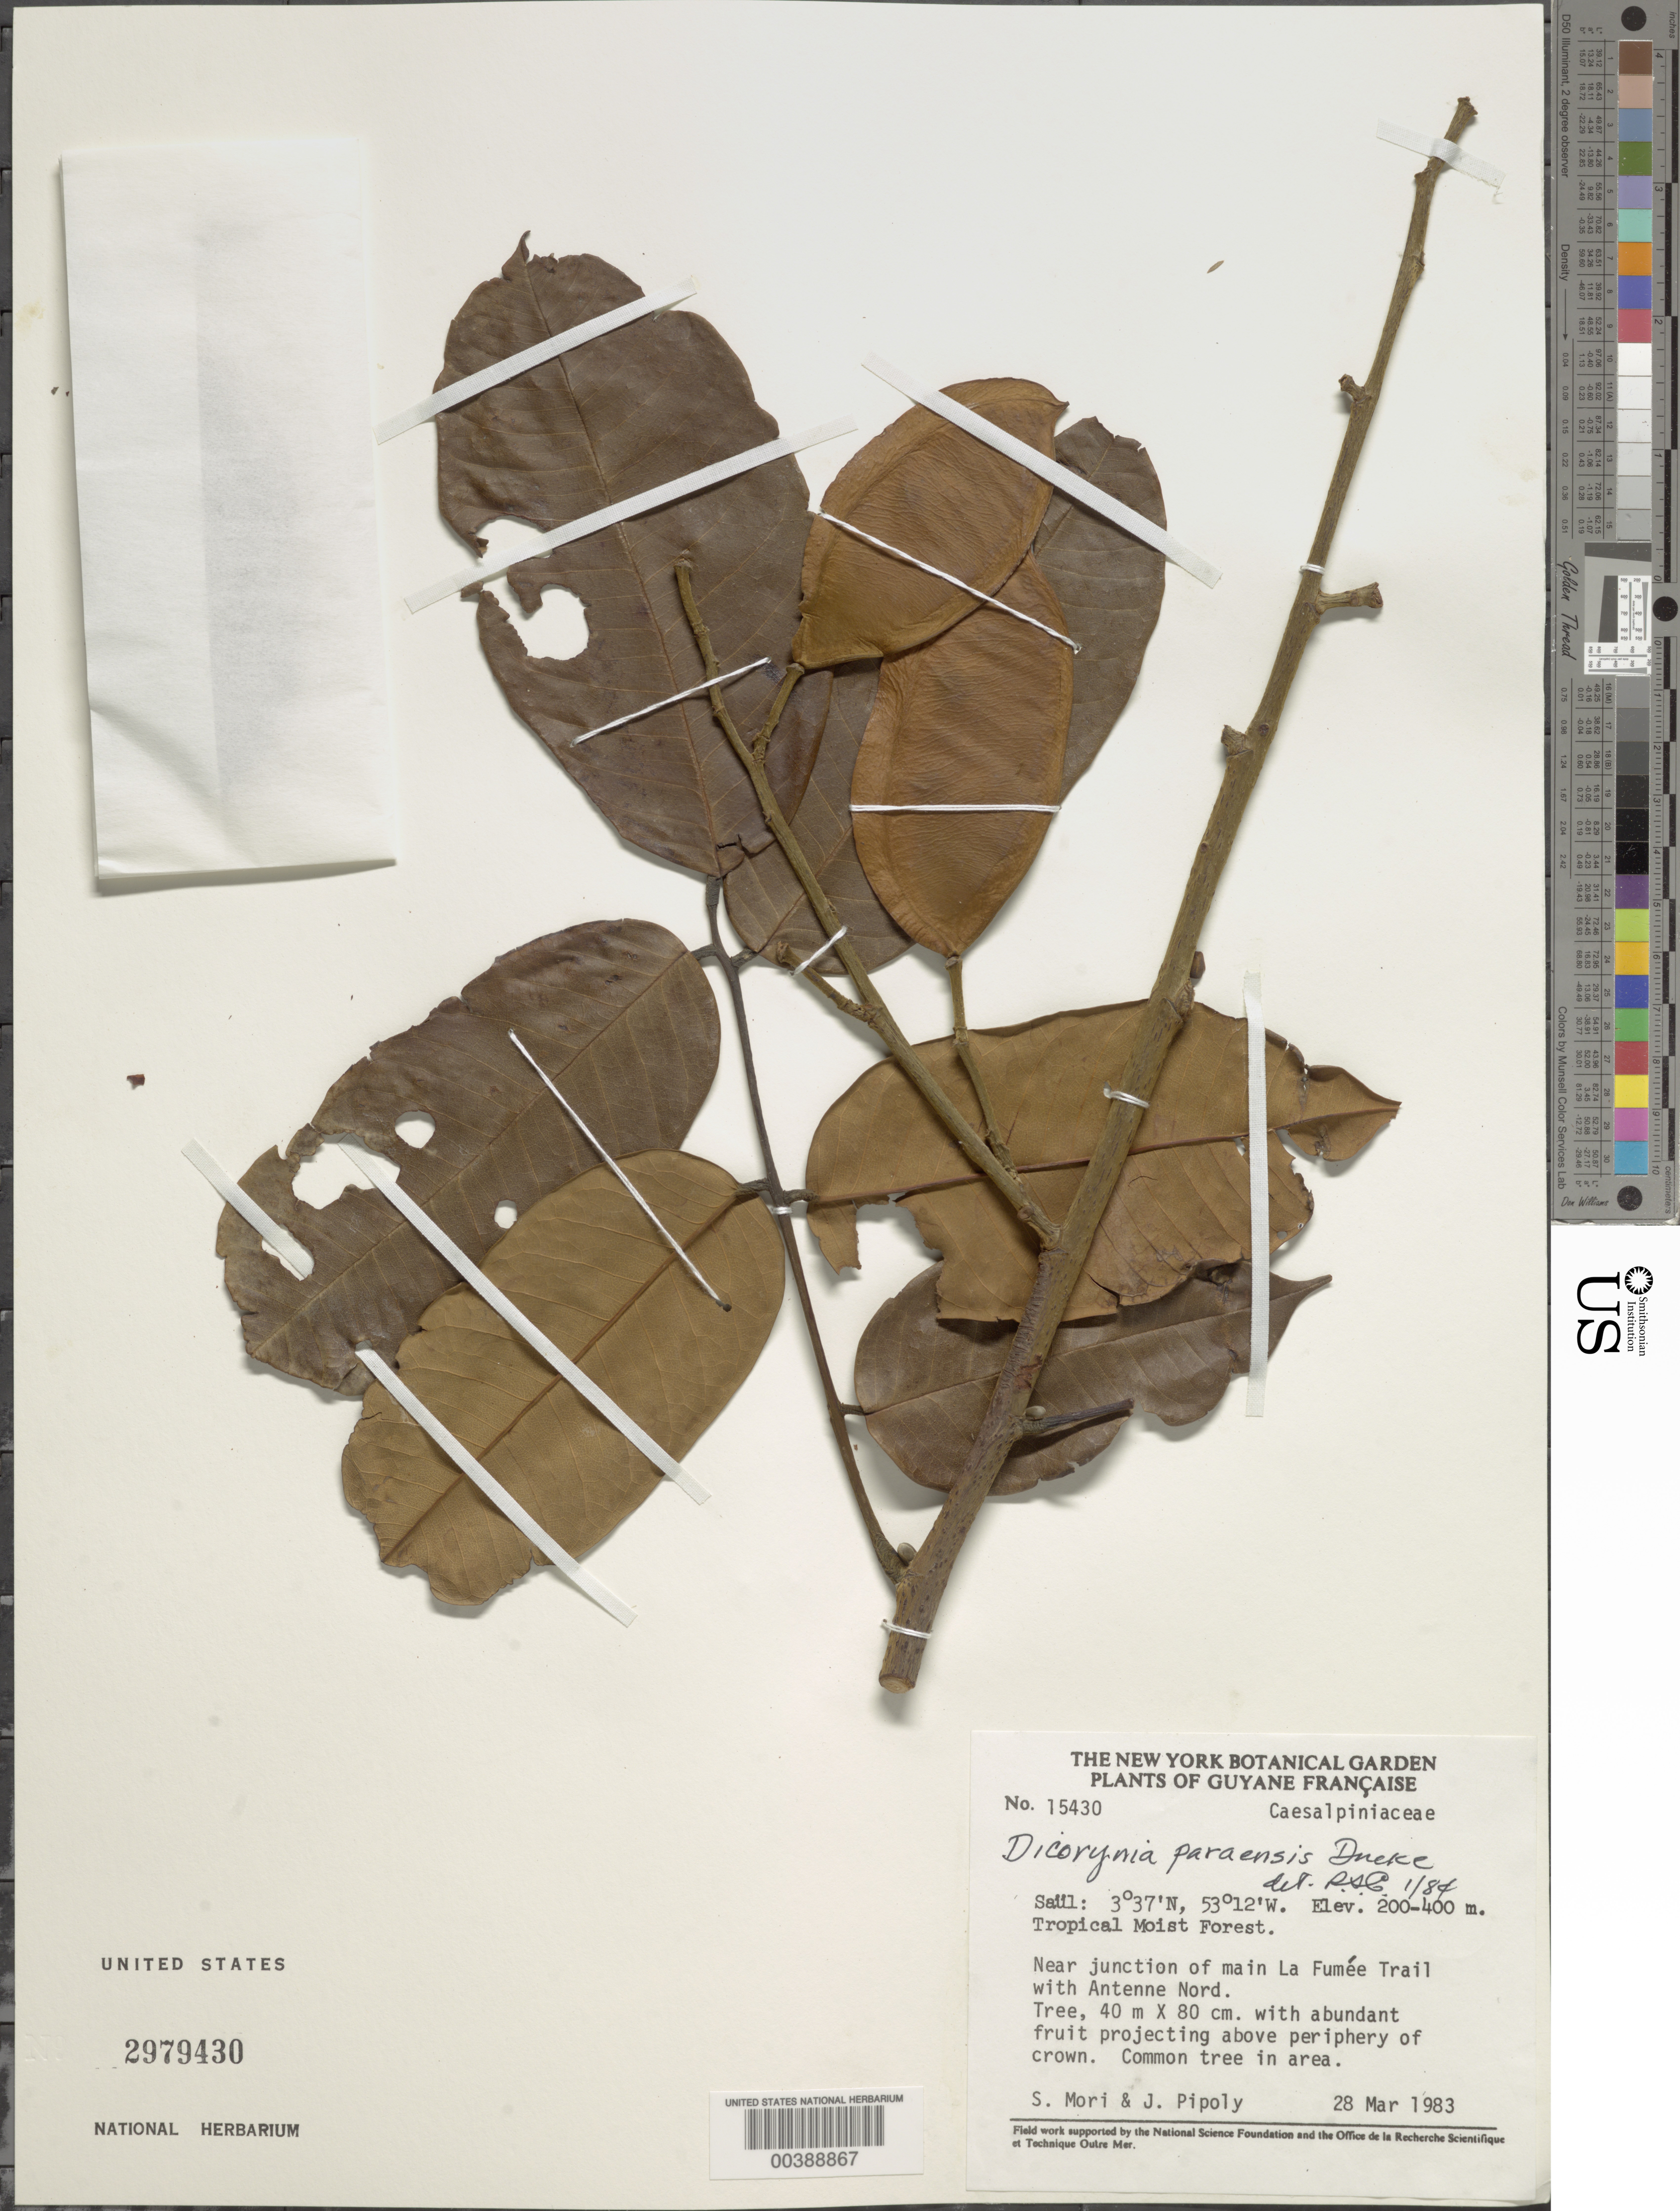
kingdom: Plantae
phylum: Tracheophyta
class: Magnoliopsida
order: Fabales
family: Fabaceae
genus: Dicorynia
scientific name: Dicorynia guianensis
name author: Amshoff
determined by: Falcão, Marcus J.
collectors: S. Mori & J. J. Pipoly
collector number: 15430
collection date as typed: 28 Mar 1983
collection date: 1983-03-28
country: French Guiana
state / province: Cayenne / Saint-Laurent-du-Maroni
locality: Near junction of main la fumee trail with antenne nord. [in former inini arrondissement.]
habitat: Tropical moist forest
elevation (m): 200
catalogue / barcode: US 2979430